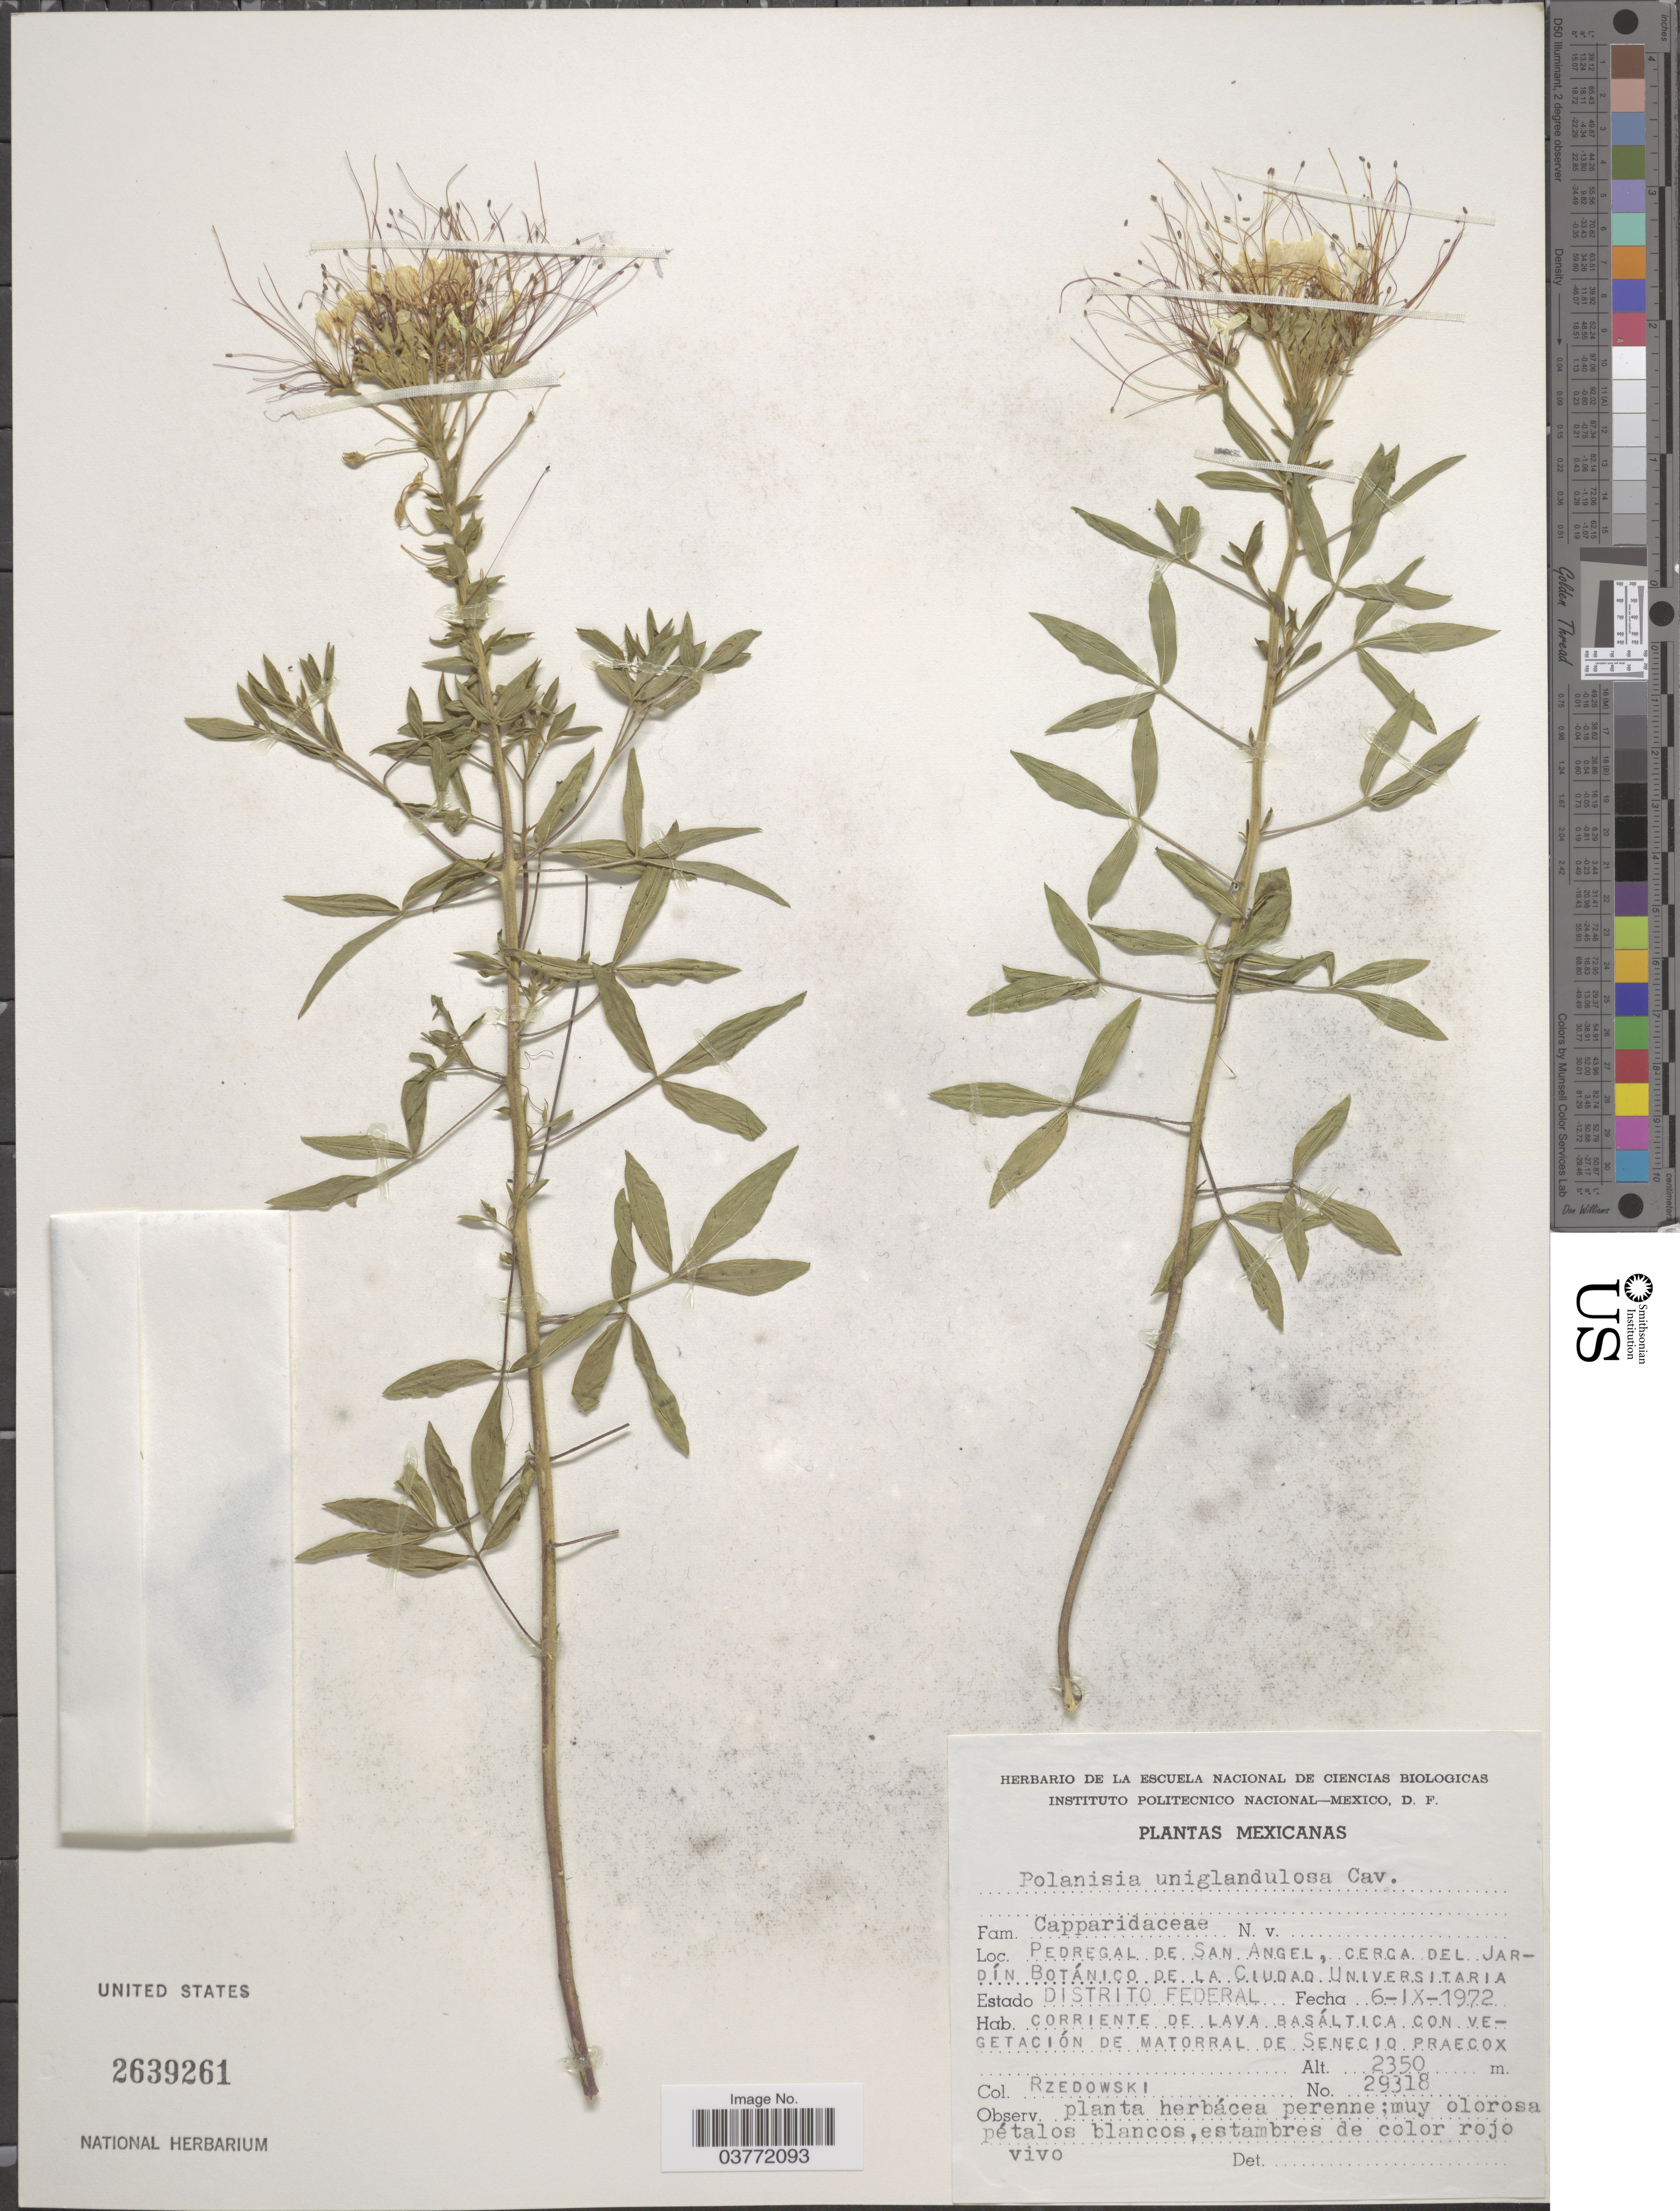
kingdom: Plantae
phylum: Tracheophyta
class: Magnoliopsida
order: Brassicales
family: Cleomaceae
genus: Polanisia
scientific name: Polanisia uniglandulosa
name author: (Cav.) DC.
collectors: Rzedowski, --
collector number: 29318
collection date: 1972-09-06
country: Mexico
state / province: Distrito Federal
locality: Pedregal de San Angel, cerca del Jardín Botánico de la Ciudad Universitaria.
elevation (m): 2350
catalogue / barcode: US 2639261